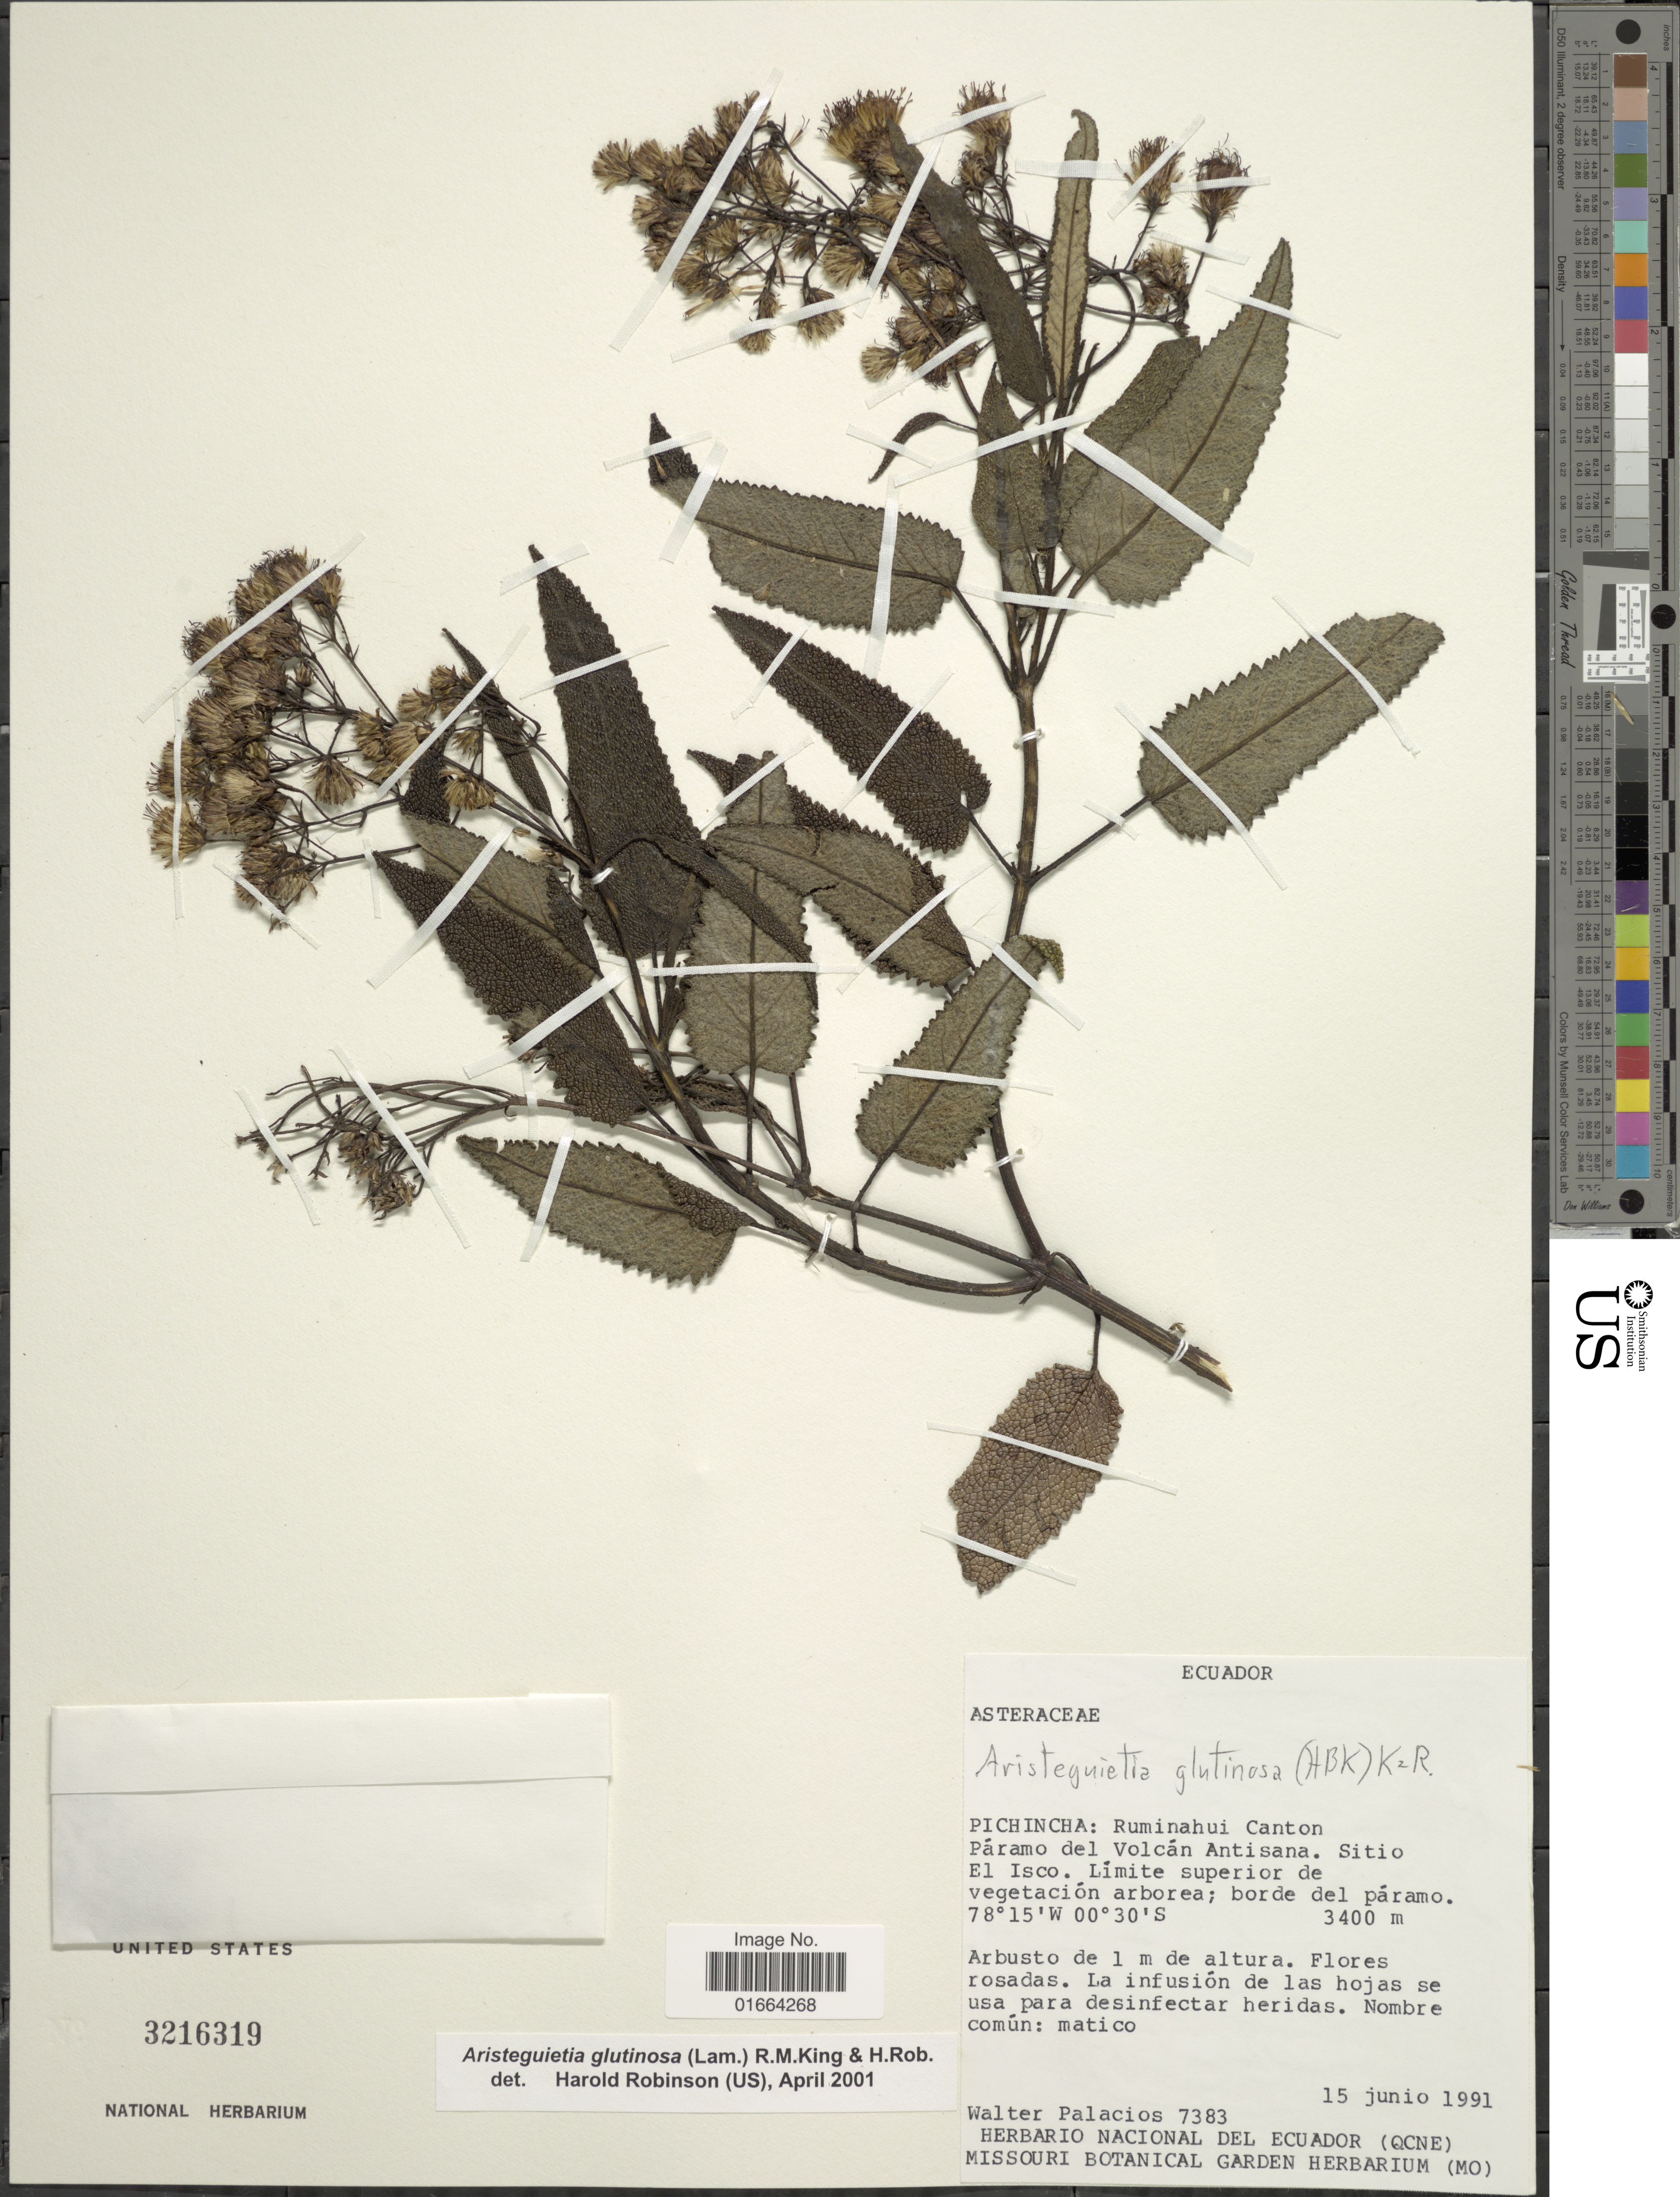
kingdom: Plantae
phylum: Tracheophyta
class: Magnoliopsida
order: Asterales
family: Asteraceae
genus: Aristeguietia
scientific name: Aristeguietia glutinosa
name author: (Lam.) R.M. King & H. Rob.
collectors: W. Palacios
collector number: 7383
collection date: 1991-06-15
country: Ecuador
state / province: Pichincha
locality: Ruminahui Canton Páramo del Volcán Antisana. Sitio El Isco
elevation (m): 3400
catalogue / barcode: US 3216319